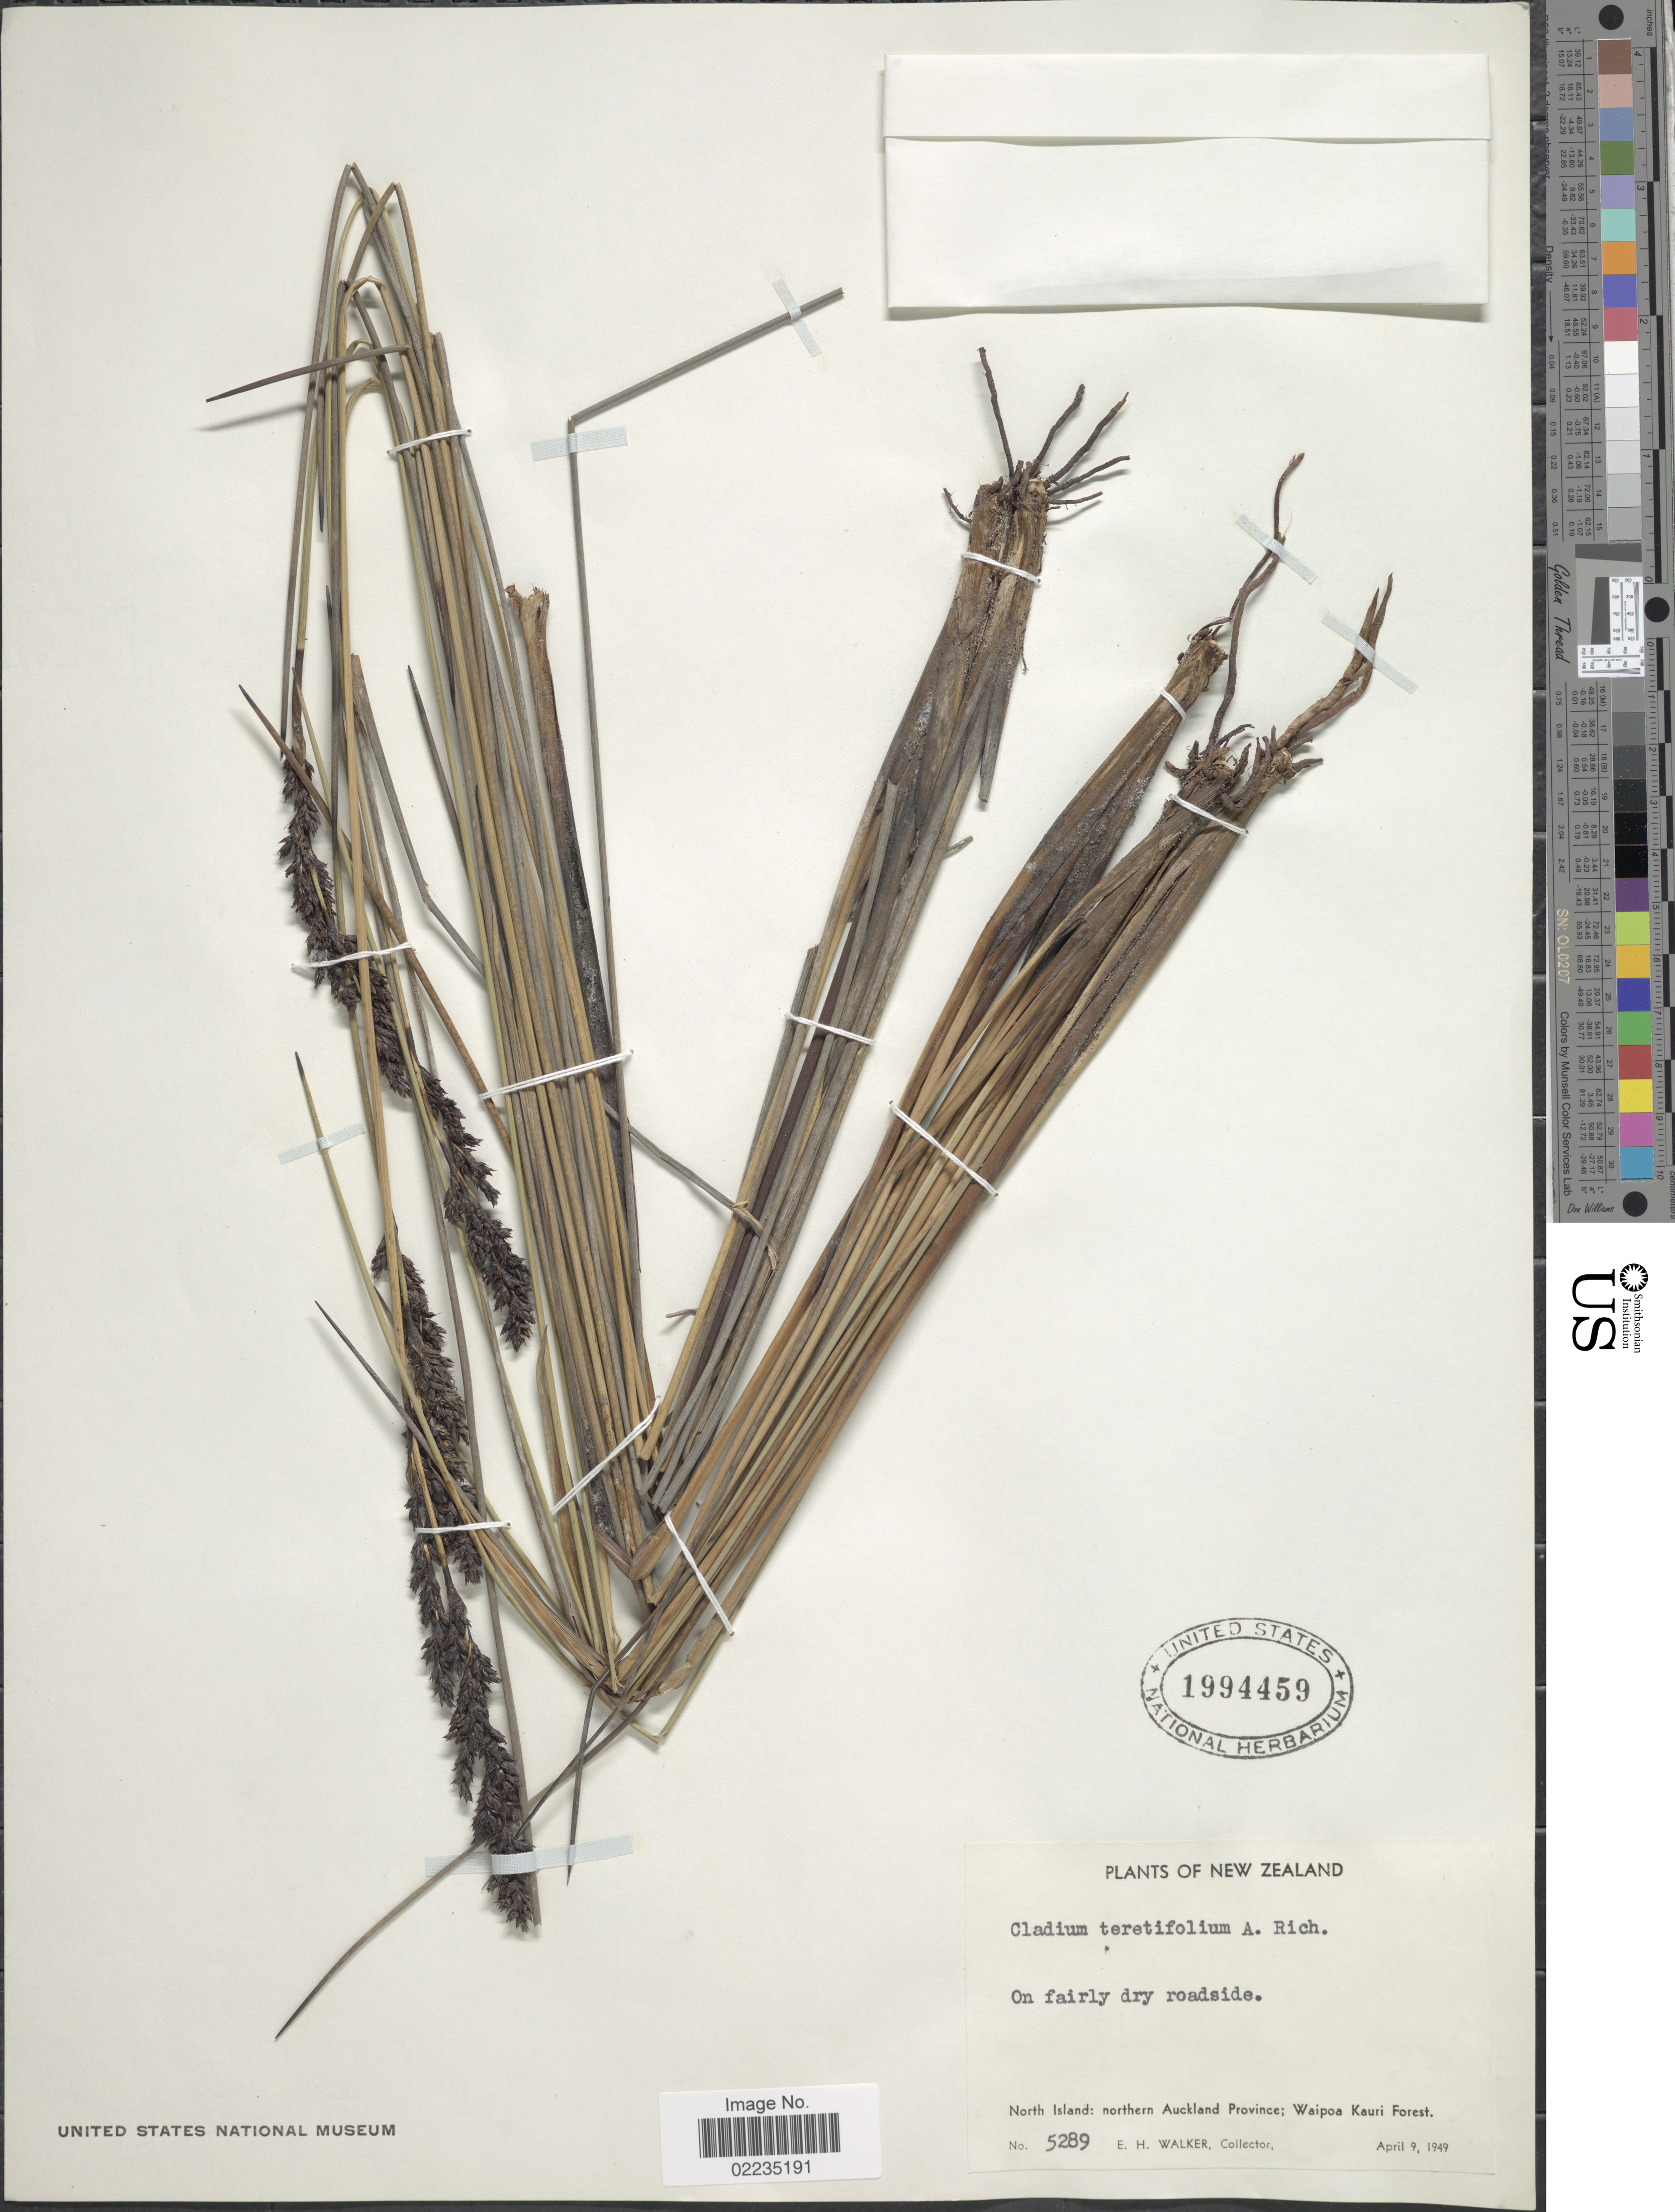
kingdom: Plantae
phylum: Tracheophyta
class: Liliopsida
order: Poales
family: Cyperaceae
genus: Machaerina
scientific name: Machaerina teretifolia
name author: (R. Br.) T. Koyama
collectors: E. H. Walker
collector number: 5289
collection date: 1949-04-09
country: New Zealand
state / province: Auckland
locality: North Island: northern Auckland Province: Waipoa Kauri Forest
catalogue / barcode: US 1994459